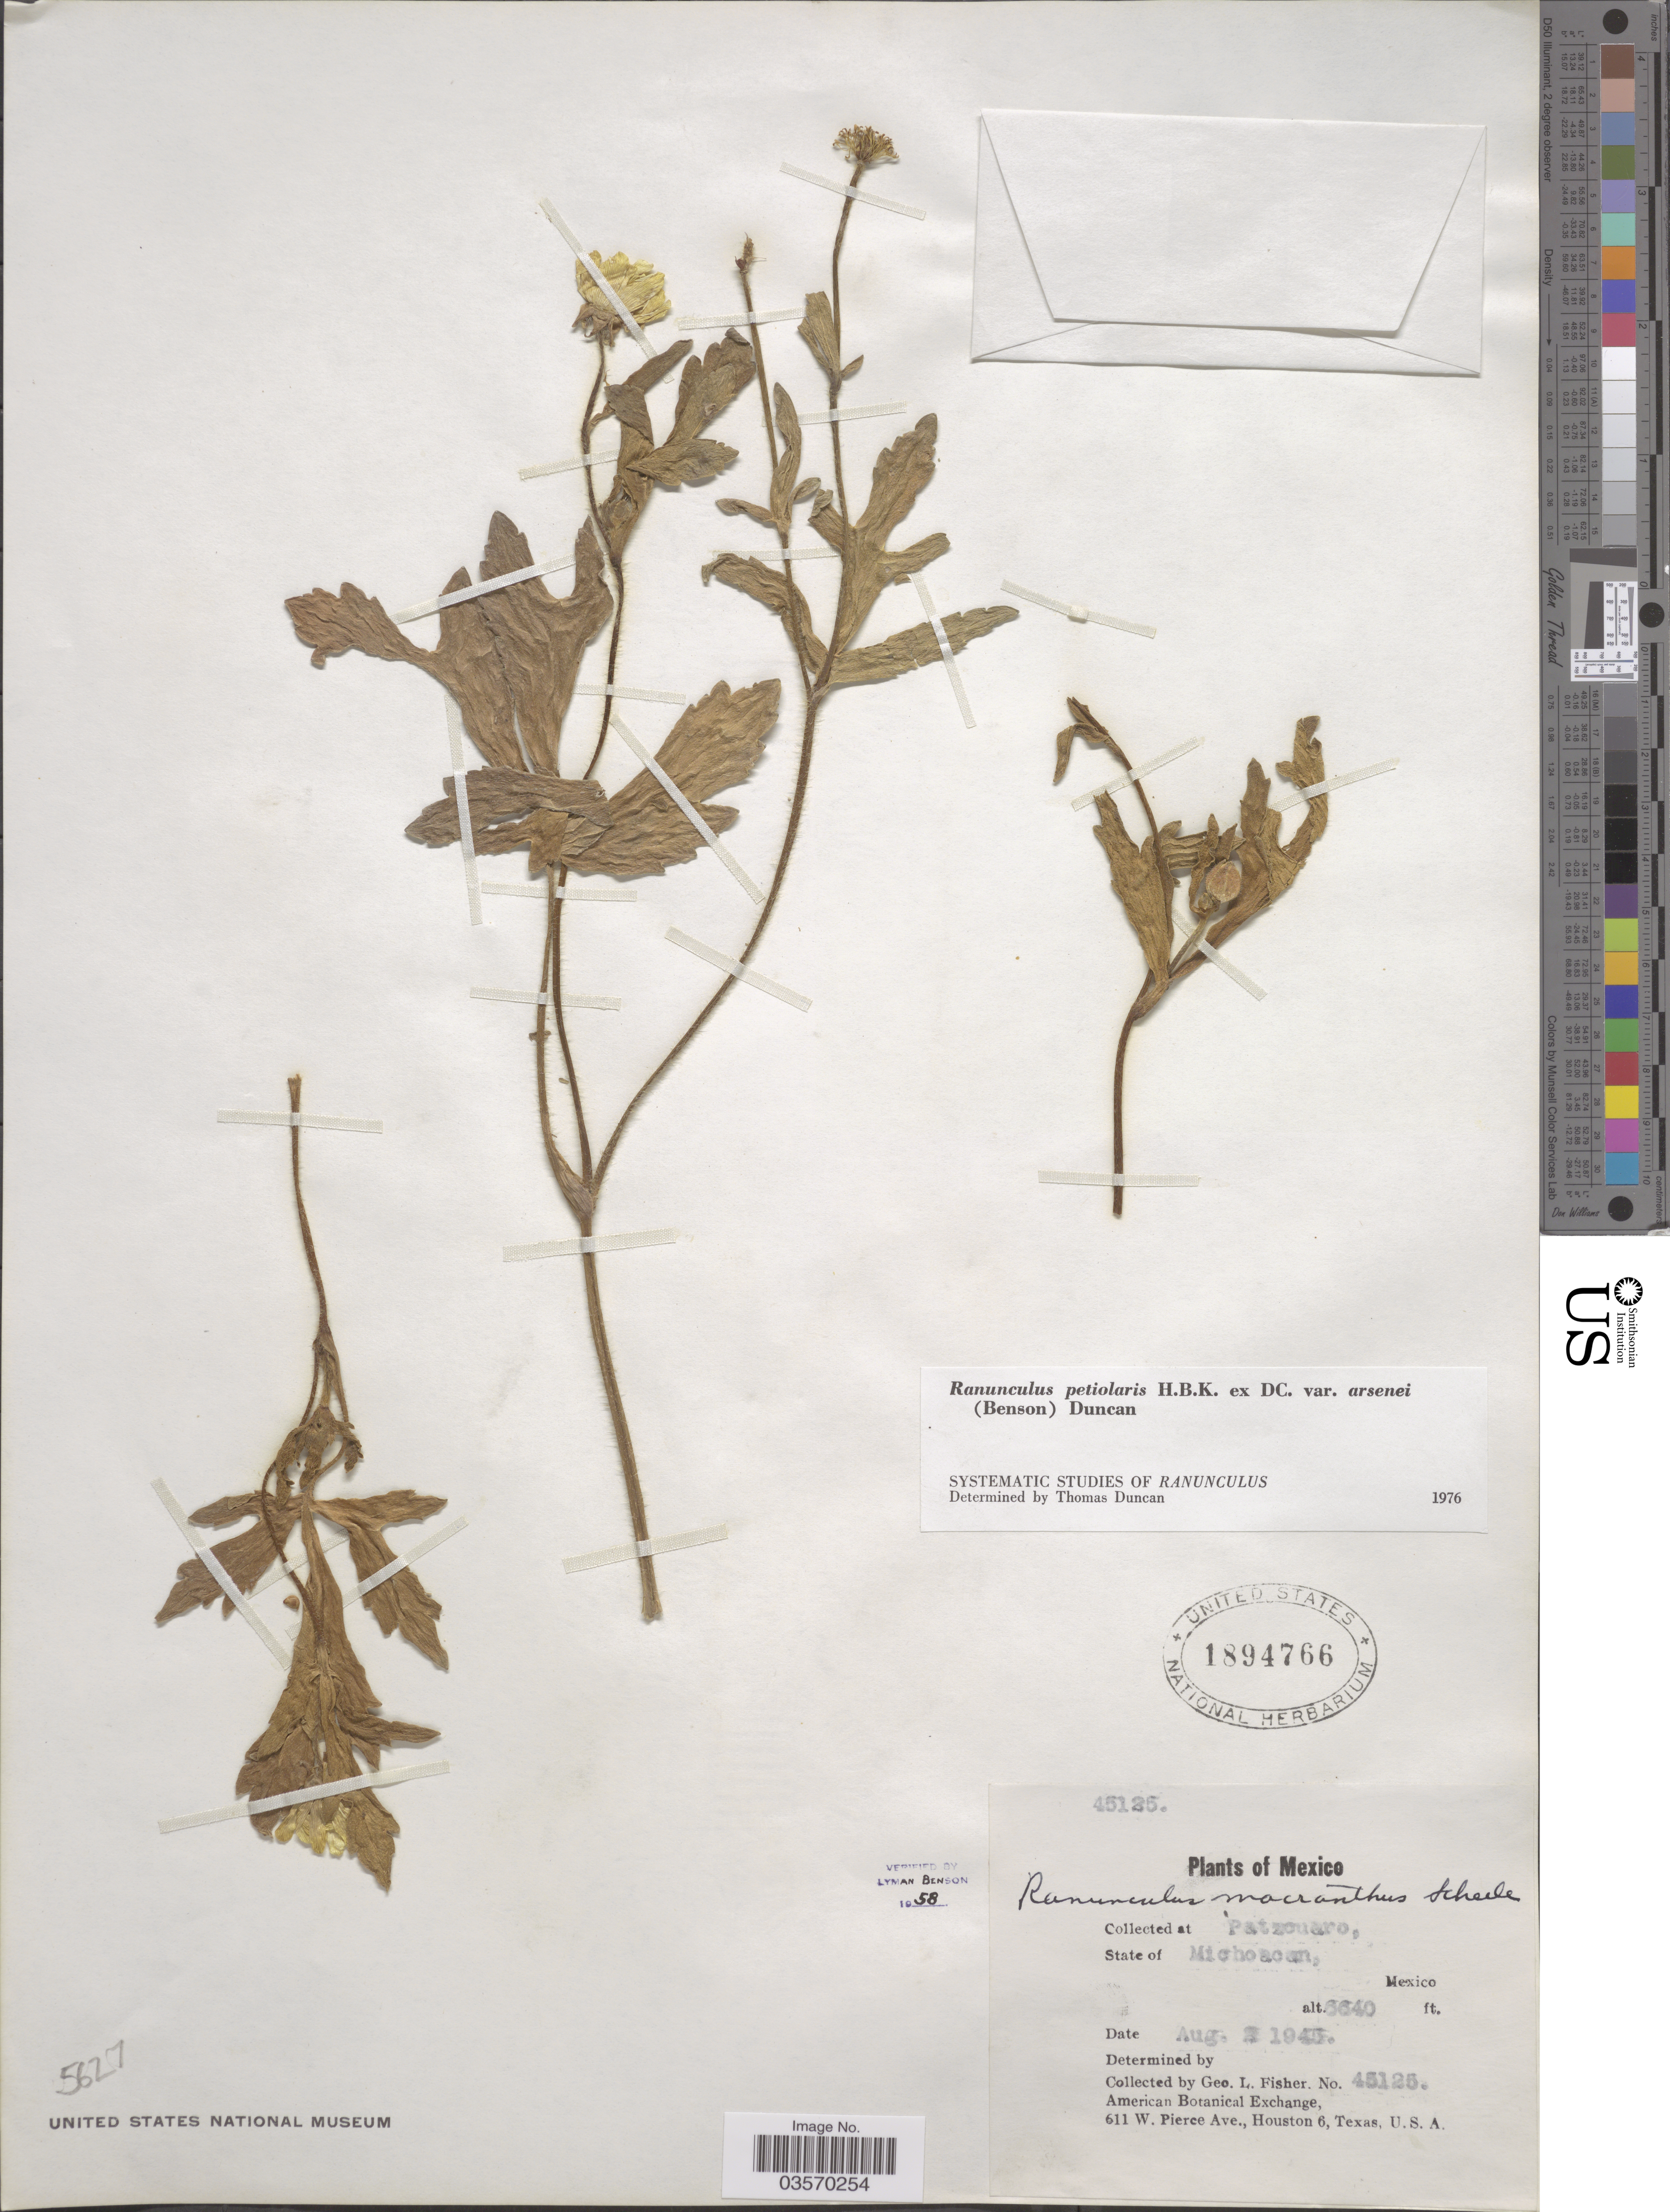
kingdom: Plantae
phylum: Tracheophyta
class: Magnoliopsida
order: Ranunculales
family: Ranunculaceae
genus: Ranunculus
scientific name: Ranunculus petiolaris var. arsenei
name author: (L.D. Benson) Duncan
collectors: G. L. Fisher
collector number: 45125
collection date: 1945-08-02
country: Mexico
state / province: Michoacán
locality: Patzcuaro.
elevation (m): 2024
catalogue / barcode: US 1894766